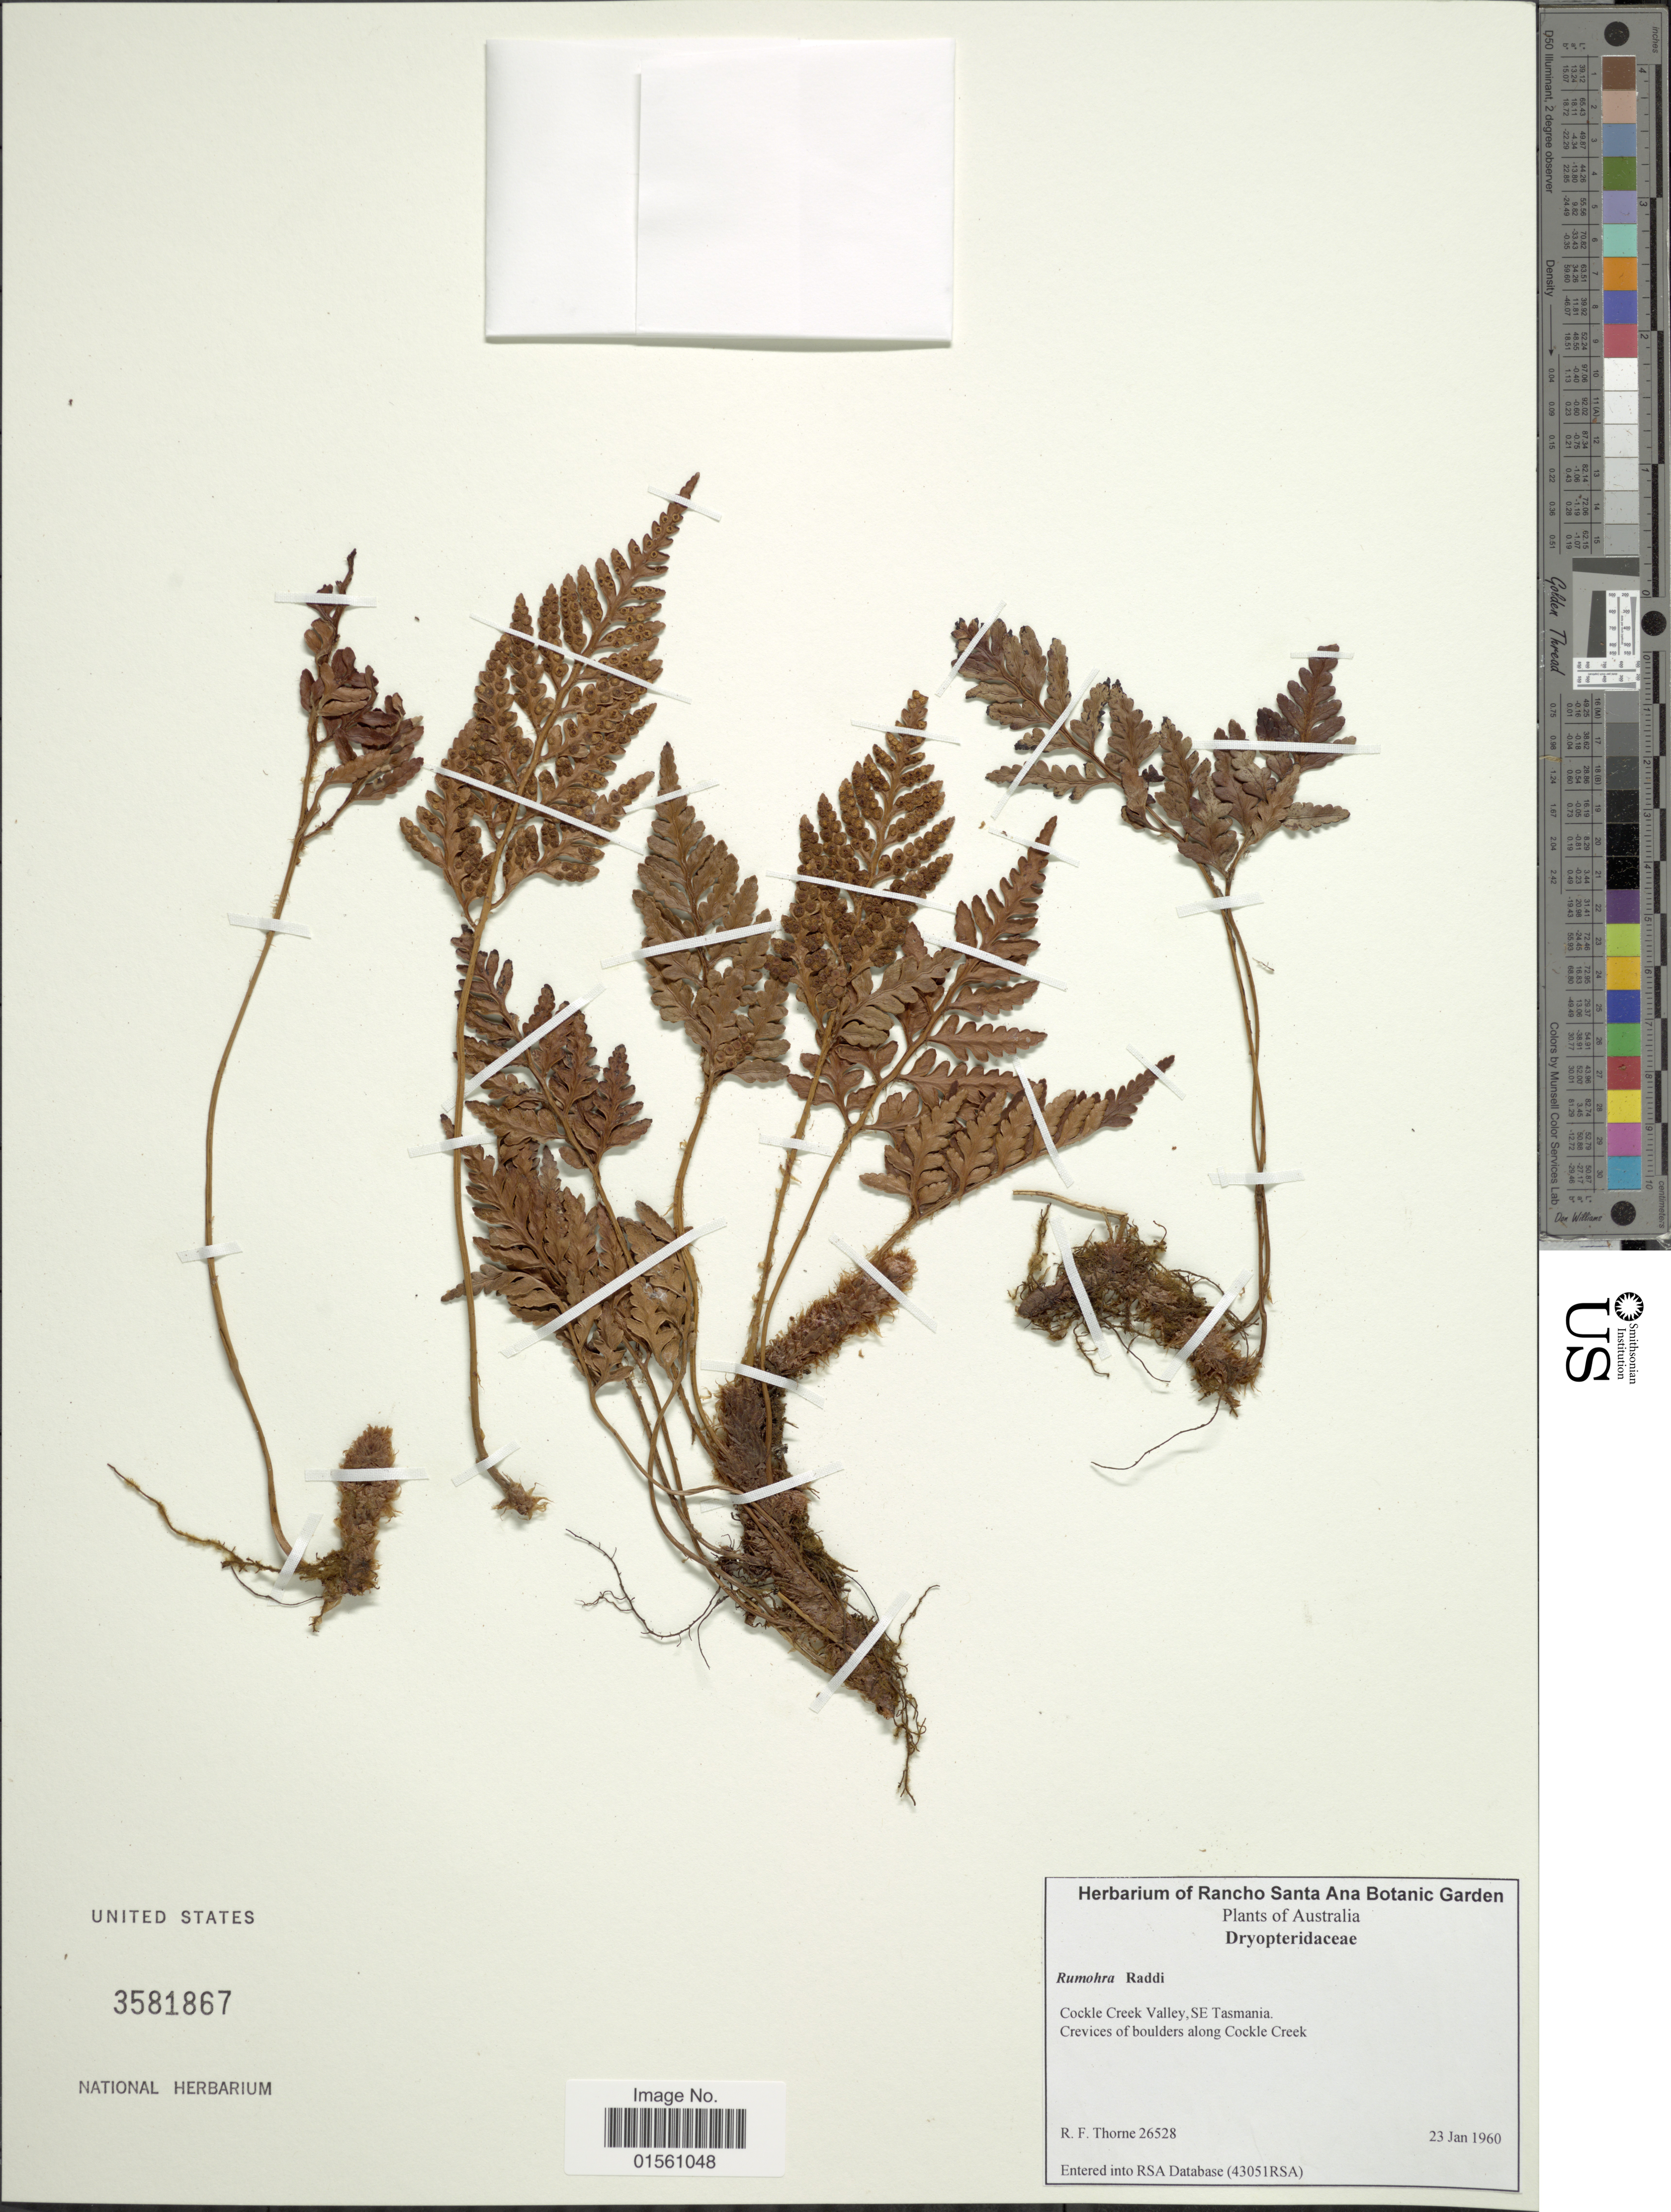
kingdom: Plantae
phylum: Tracheophyta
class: Polypodiopsida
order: Polypodiales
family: Dryopteridaceae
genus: Rumohra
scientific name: Rumohra adiantiformis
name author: (G. Forst.) Ching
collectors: R. F. Thorne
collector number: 26528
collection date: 1960-01-23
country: Australia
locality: Australia, Rumohra Raddi, Cockle Creek Valley, SE Tasmania, Crevices of Boulders along Cockle Creek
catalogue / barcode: US 3581867